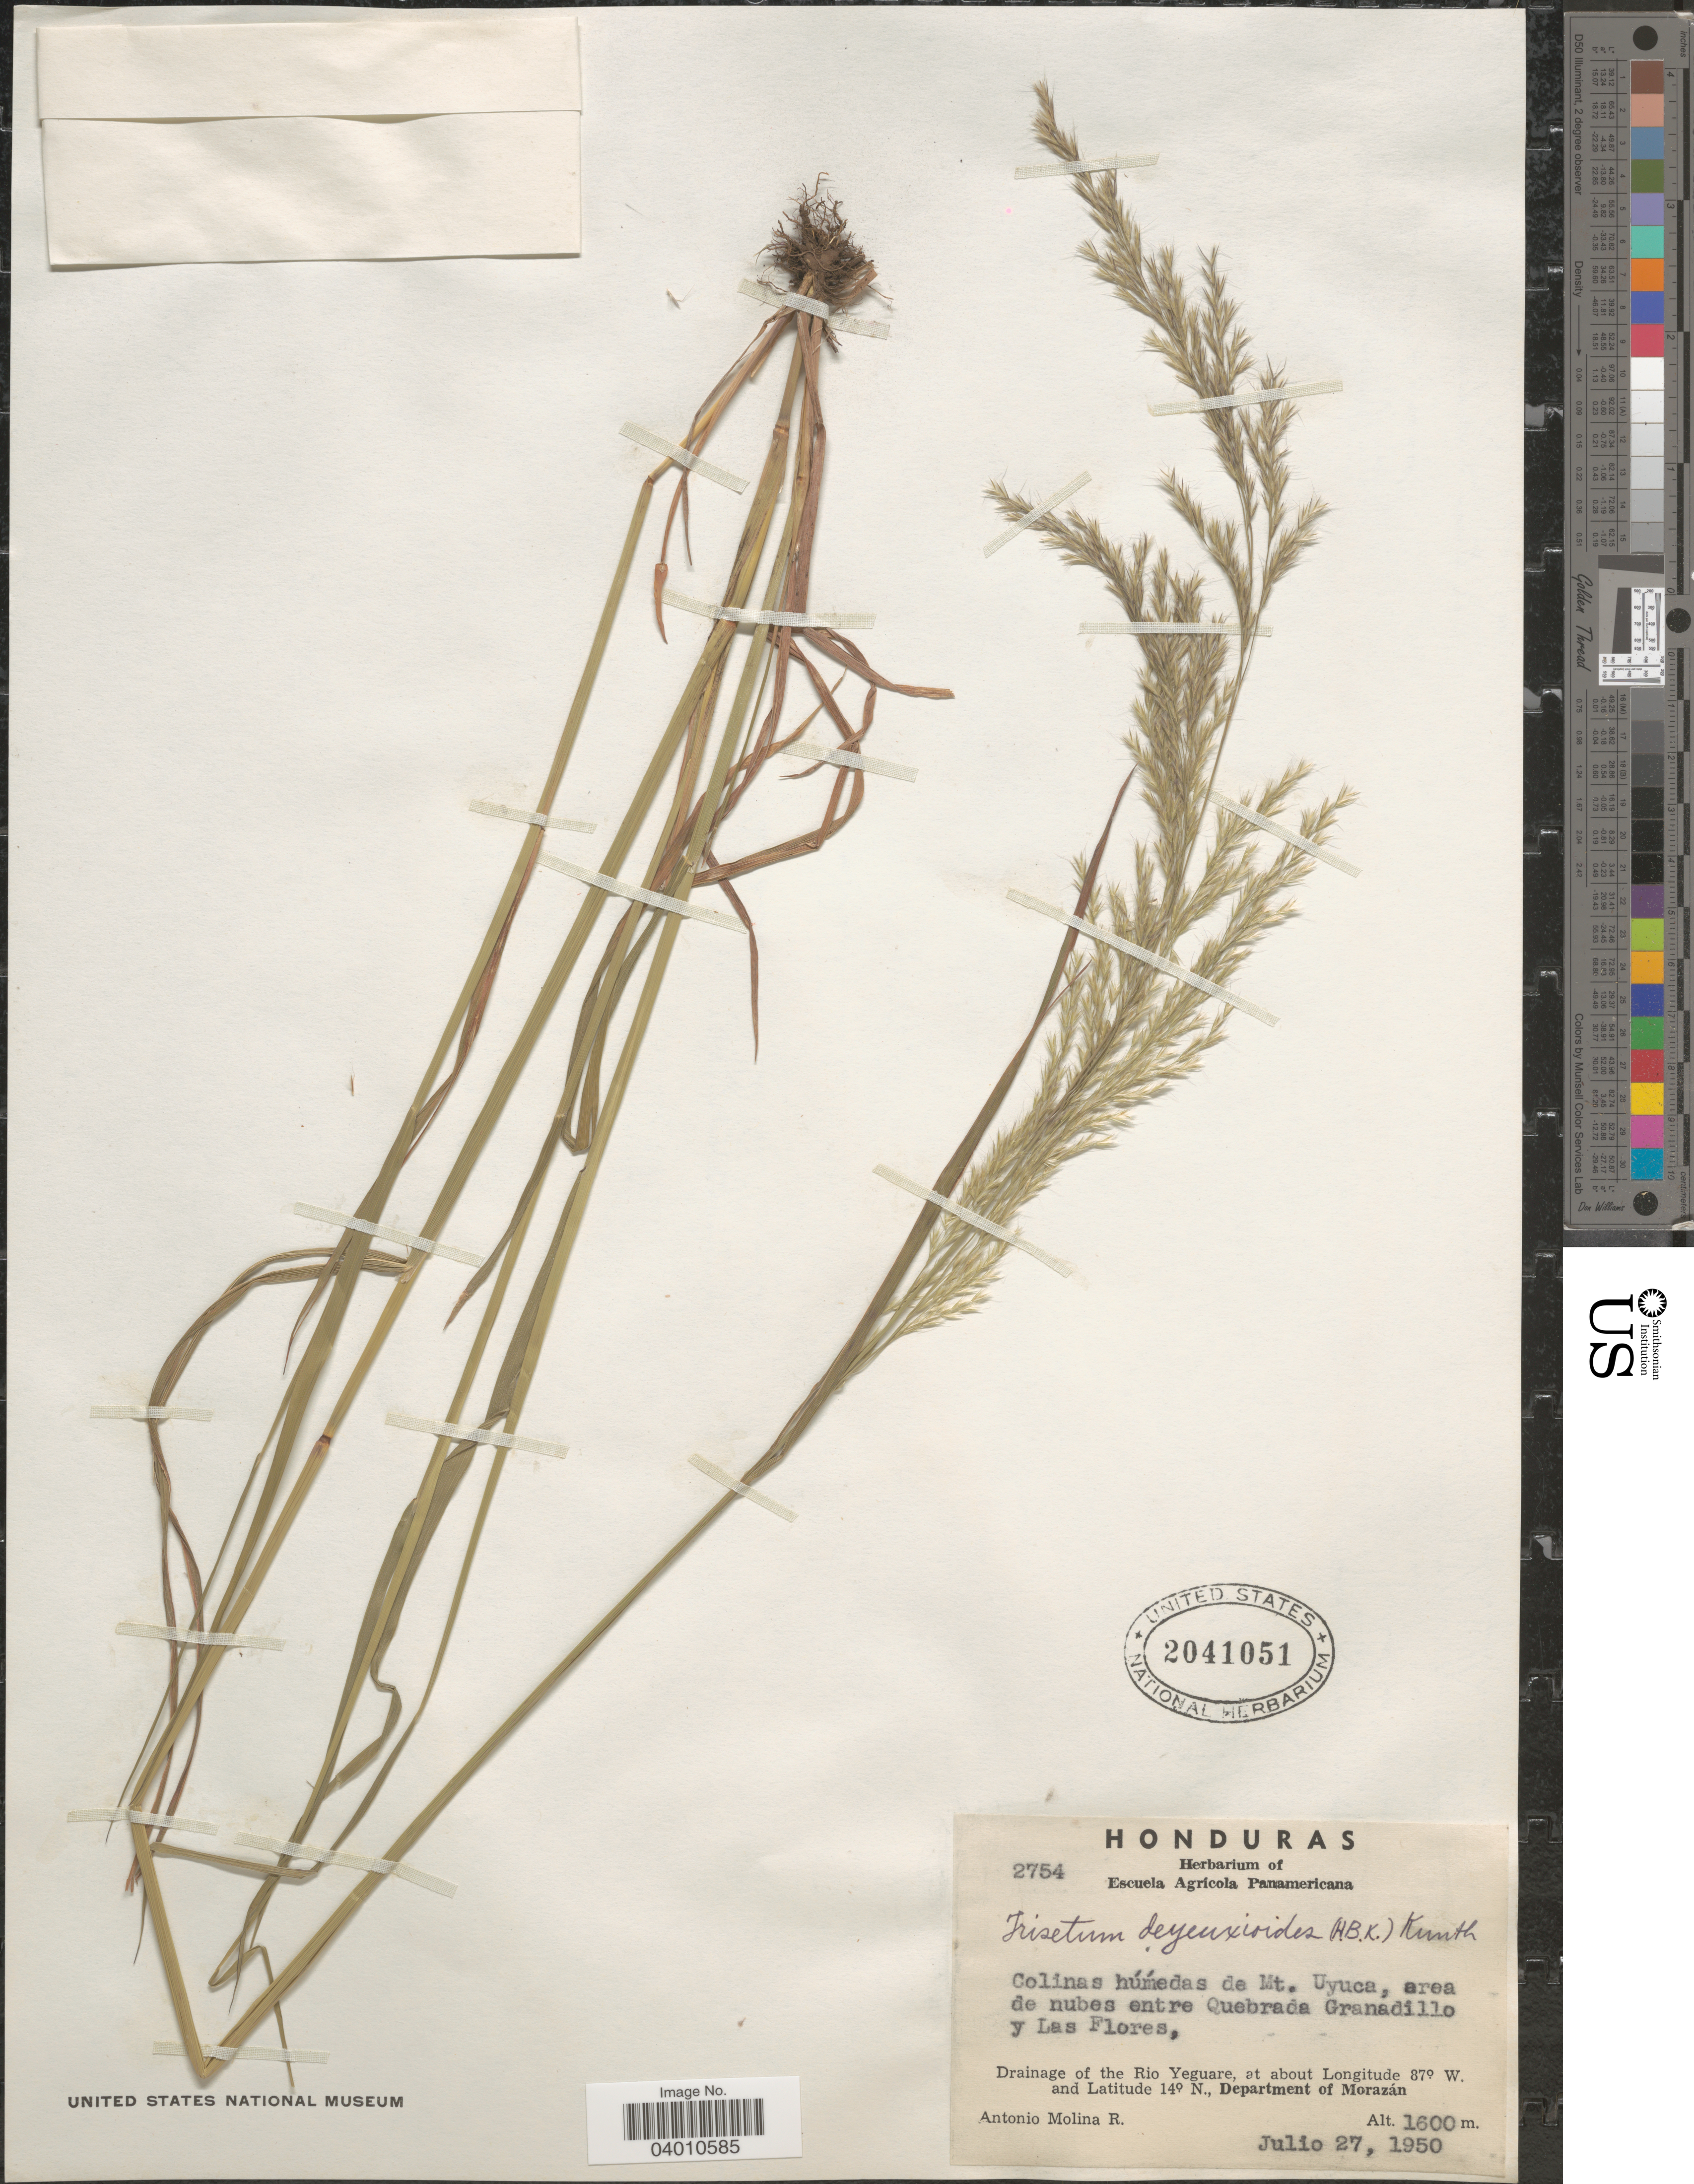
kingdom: Plantae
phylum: Tracheophyta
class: Liliopsida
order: Poales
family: Poaceae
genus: Peyritschia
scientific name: Peyritschia deyeuxioides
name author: (Kunth) Finot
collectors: A. Molina R.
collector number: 2754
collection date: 1950-07-27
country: Honduras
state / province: Fco. Morazán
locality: Colinas húḿedas de Mt. Uyuca, area de nubes entre Quebrada Granadillo y Las Flores, Drainage of the Rio Yeguare, Department of Morazán.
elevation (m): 1600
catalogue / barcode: US 2041051